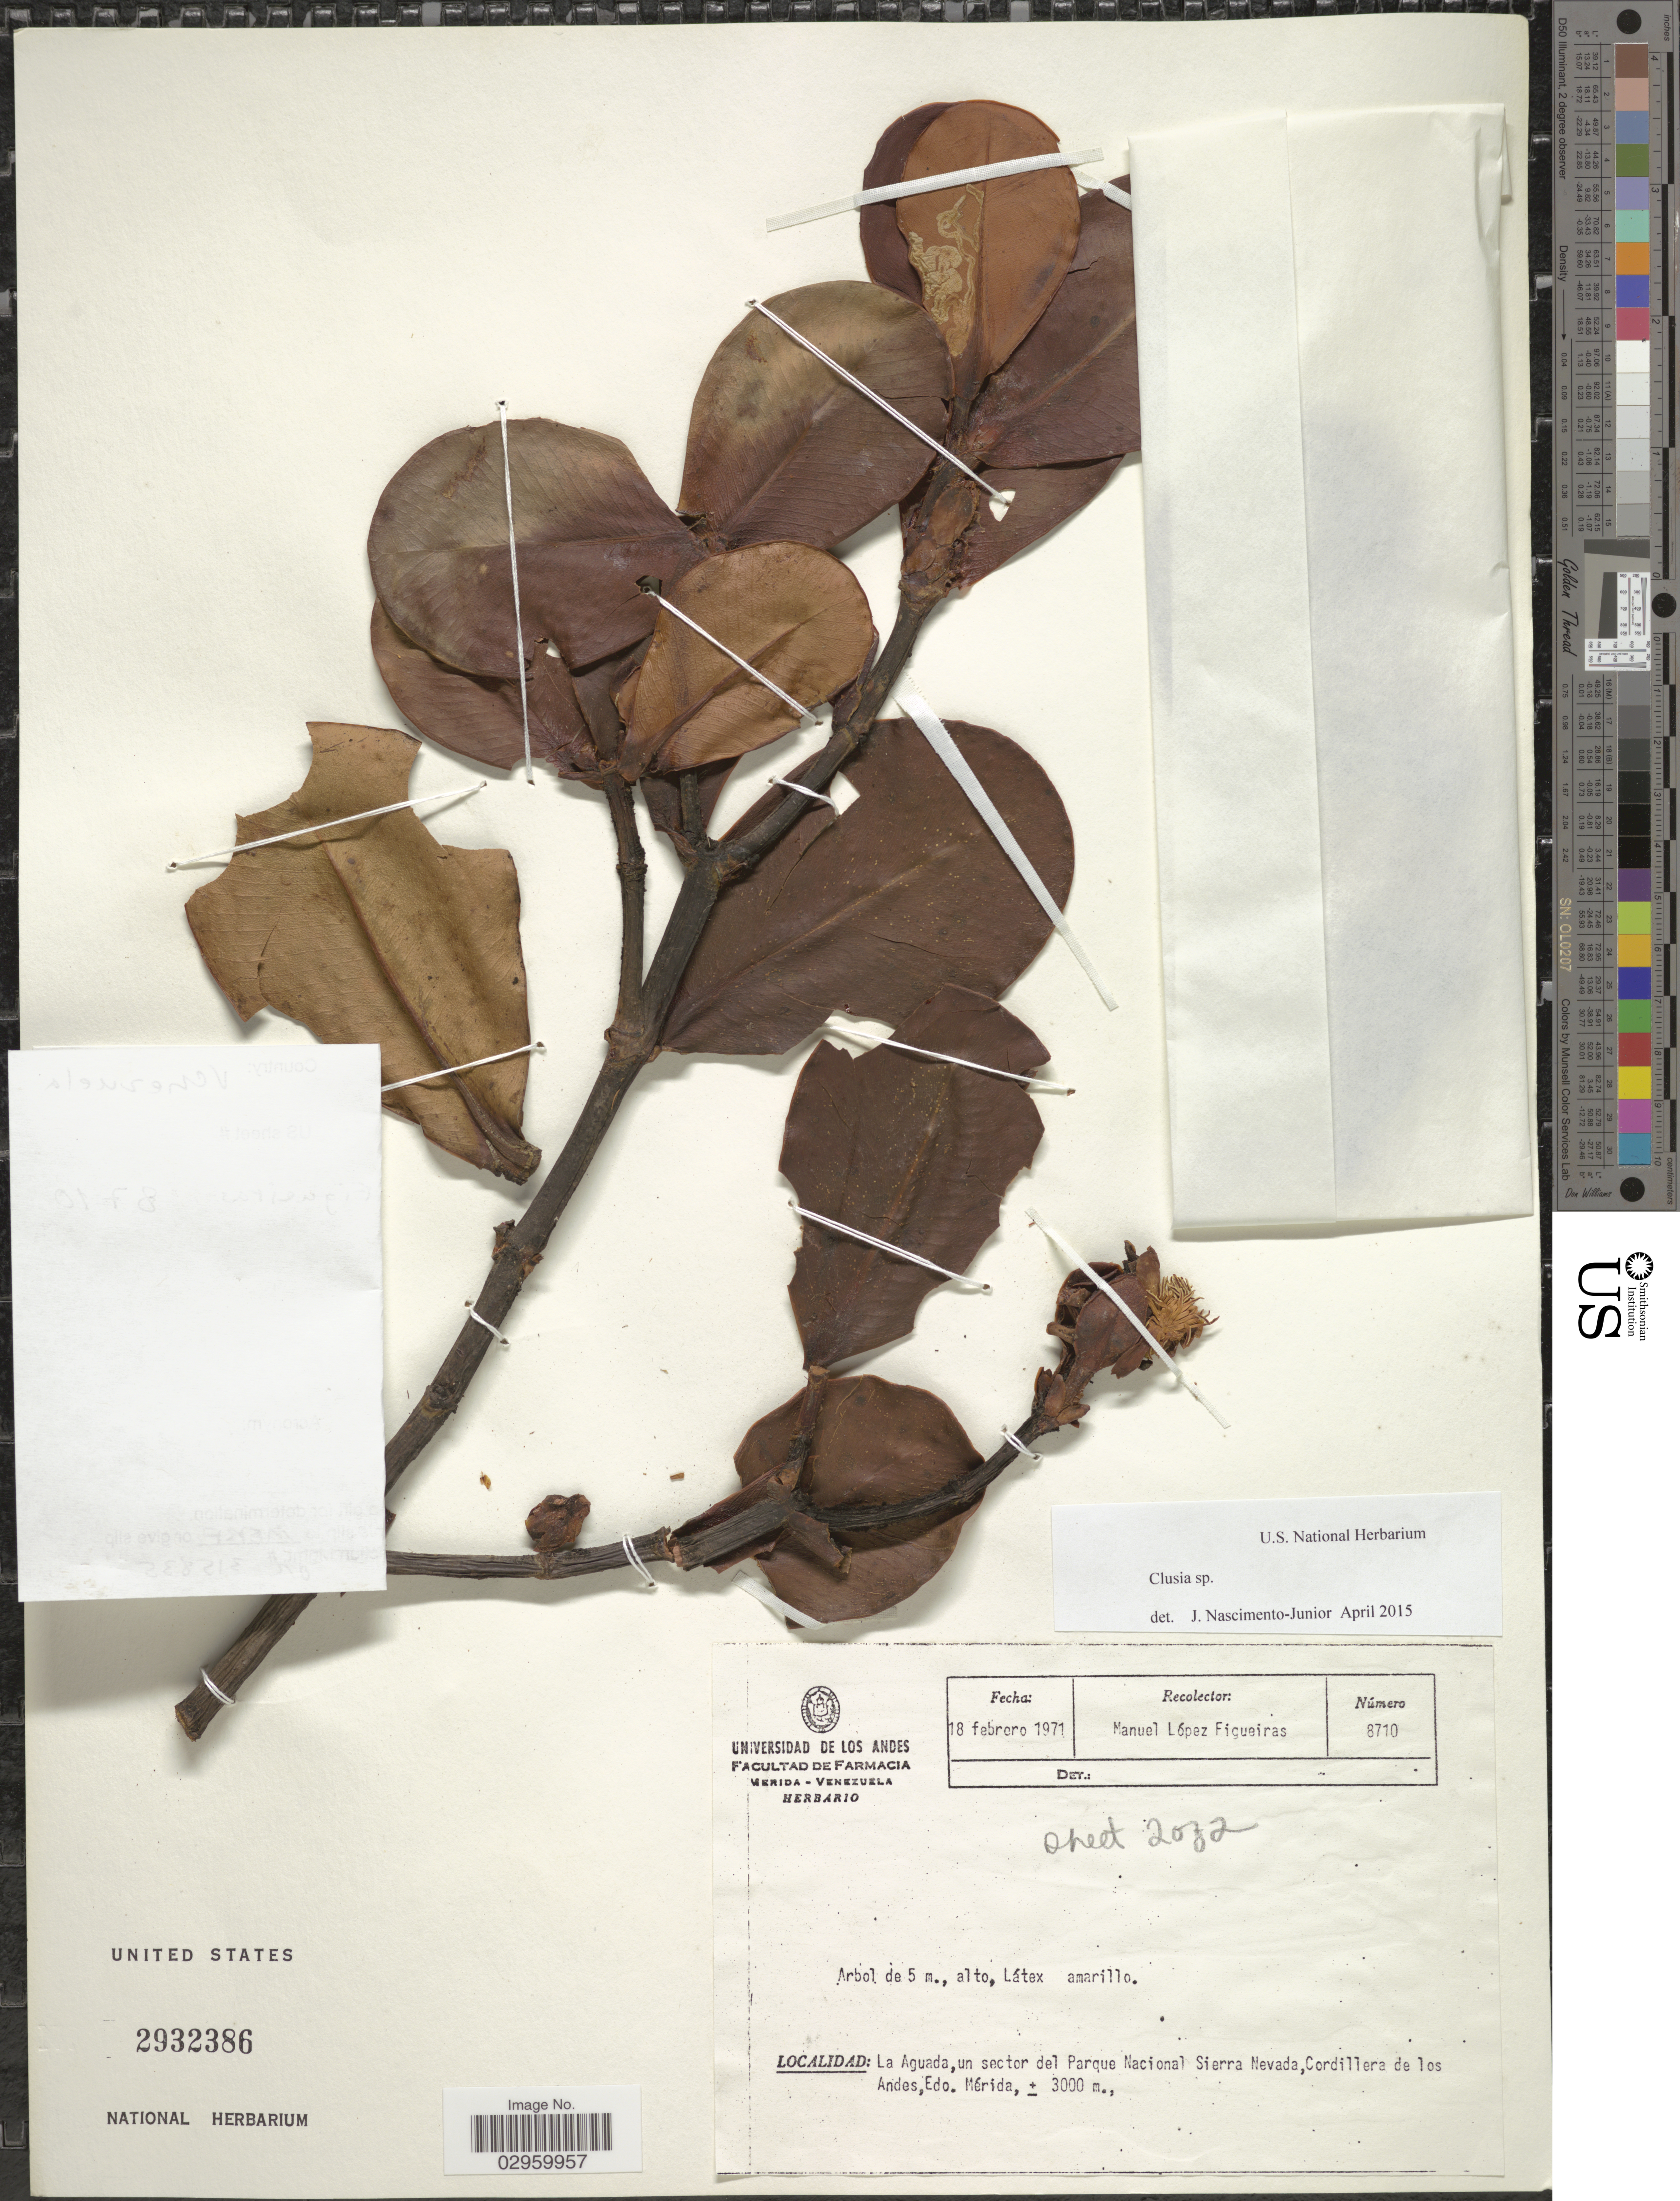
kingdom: Plantae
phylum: Tracheophyta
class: Magnoliopsida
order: Malpighiales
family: Clusiaceae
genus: Clusia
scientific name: Clusia sp.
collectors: M. López Figueiras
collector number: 8710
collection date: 1971-02-18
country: Venezuela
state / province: Mérida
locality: La Aguada, un sector del Parque Nacional Sierra Nevada, Cordillera de los Andes.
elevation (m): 3000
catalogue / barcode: US 2932386